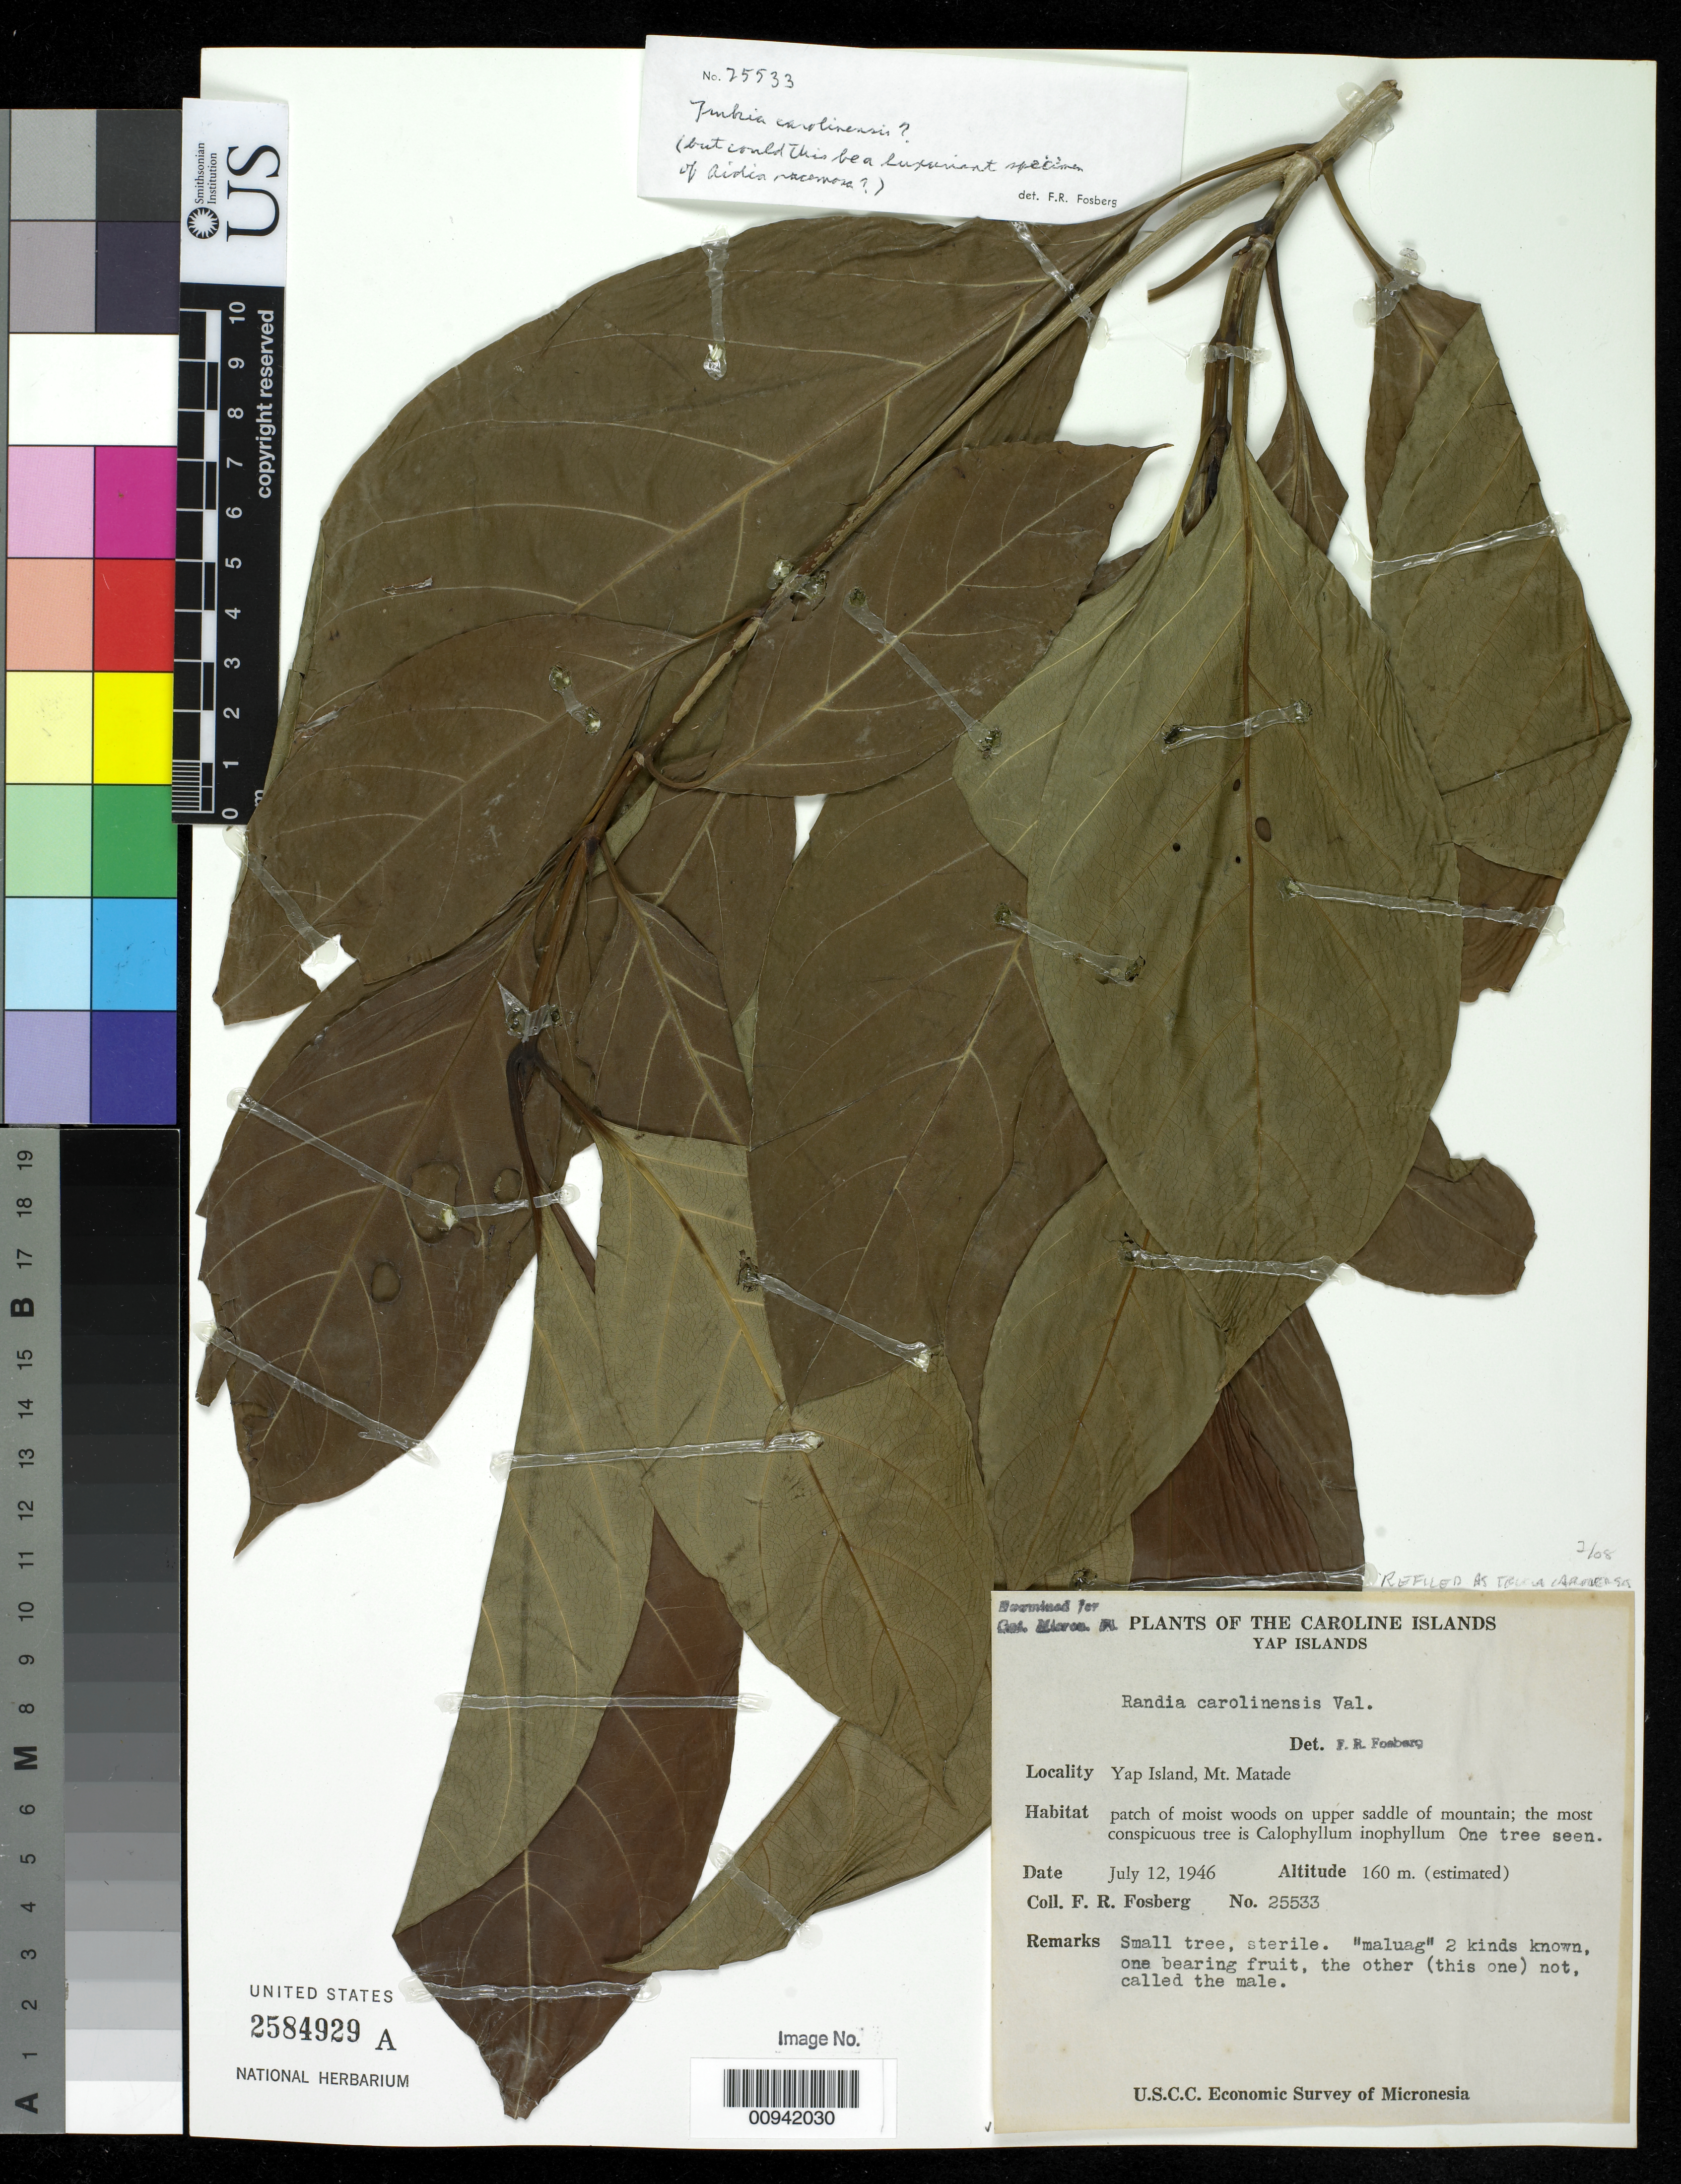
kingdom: Plantae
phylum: Tracheophyta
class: Magnoliopsida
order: Gentianales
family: Rubiaceae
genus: Trukia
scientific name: Trukia carolinensis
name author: (Valeton) Kaneh. & Hatus.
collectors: F. R. Fosberg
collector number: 25533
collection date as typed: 12 Jul 1946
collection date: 1946-07-12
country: Micronesia, Federated States of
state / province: Yap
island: Yap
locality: Yap Island, Mt. Matade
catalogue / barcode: US 2584929